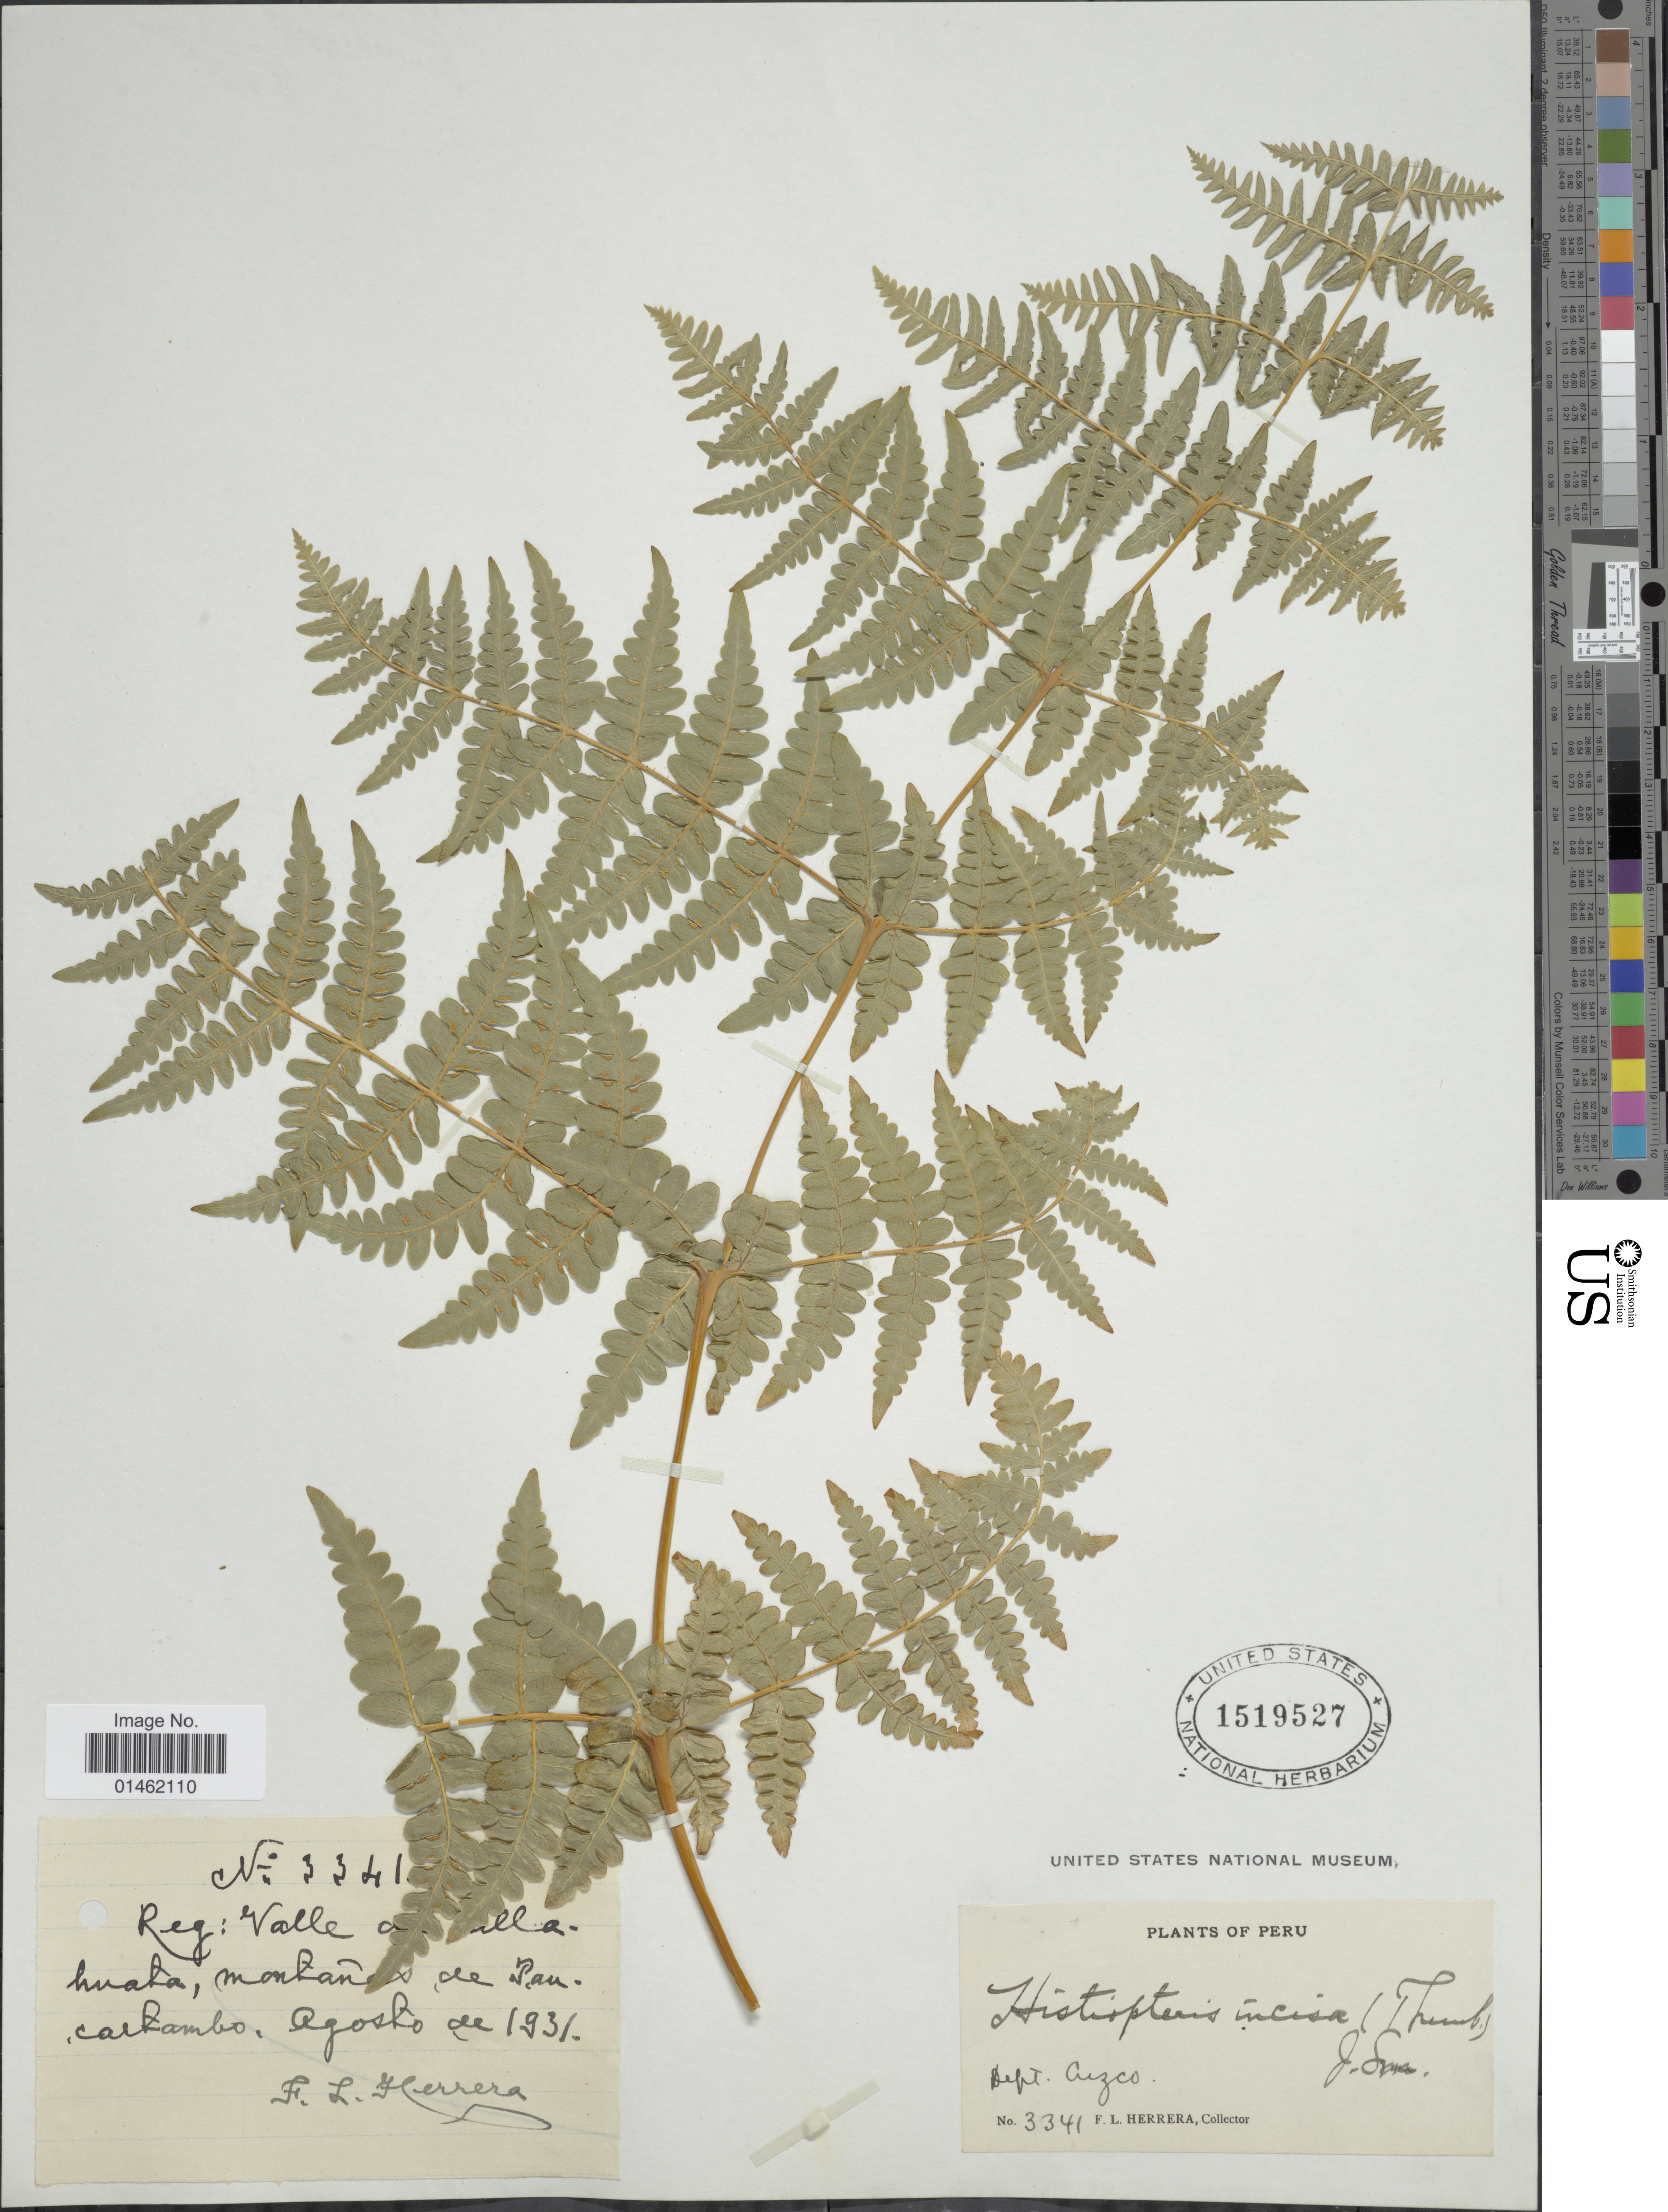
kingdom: Plantae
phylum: Tracheophyta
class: Polypodiopsida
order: Polypodiales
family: Dennstaedtiaceae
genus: Histiopteris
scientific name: Histiopteris incisa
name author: (Thunb.) J. Sm.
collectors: F. L. Herrera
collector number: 3341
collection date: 1931-08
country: Peru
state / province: Cusco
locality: Valle de Pillahuata, montanas de Paucartambo.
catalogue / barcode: US 1519527